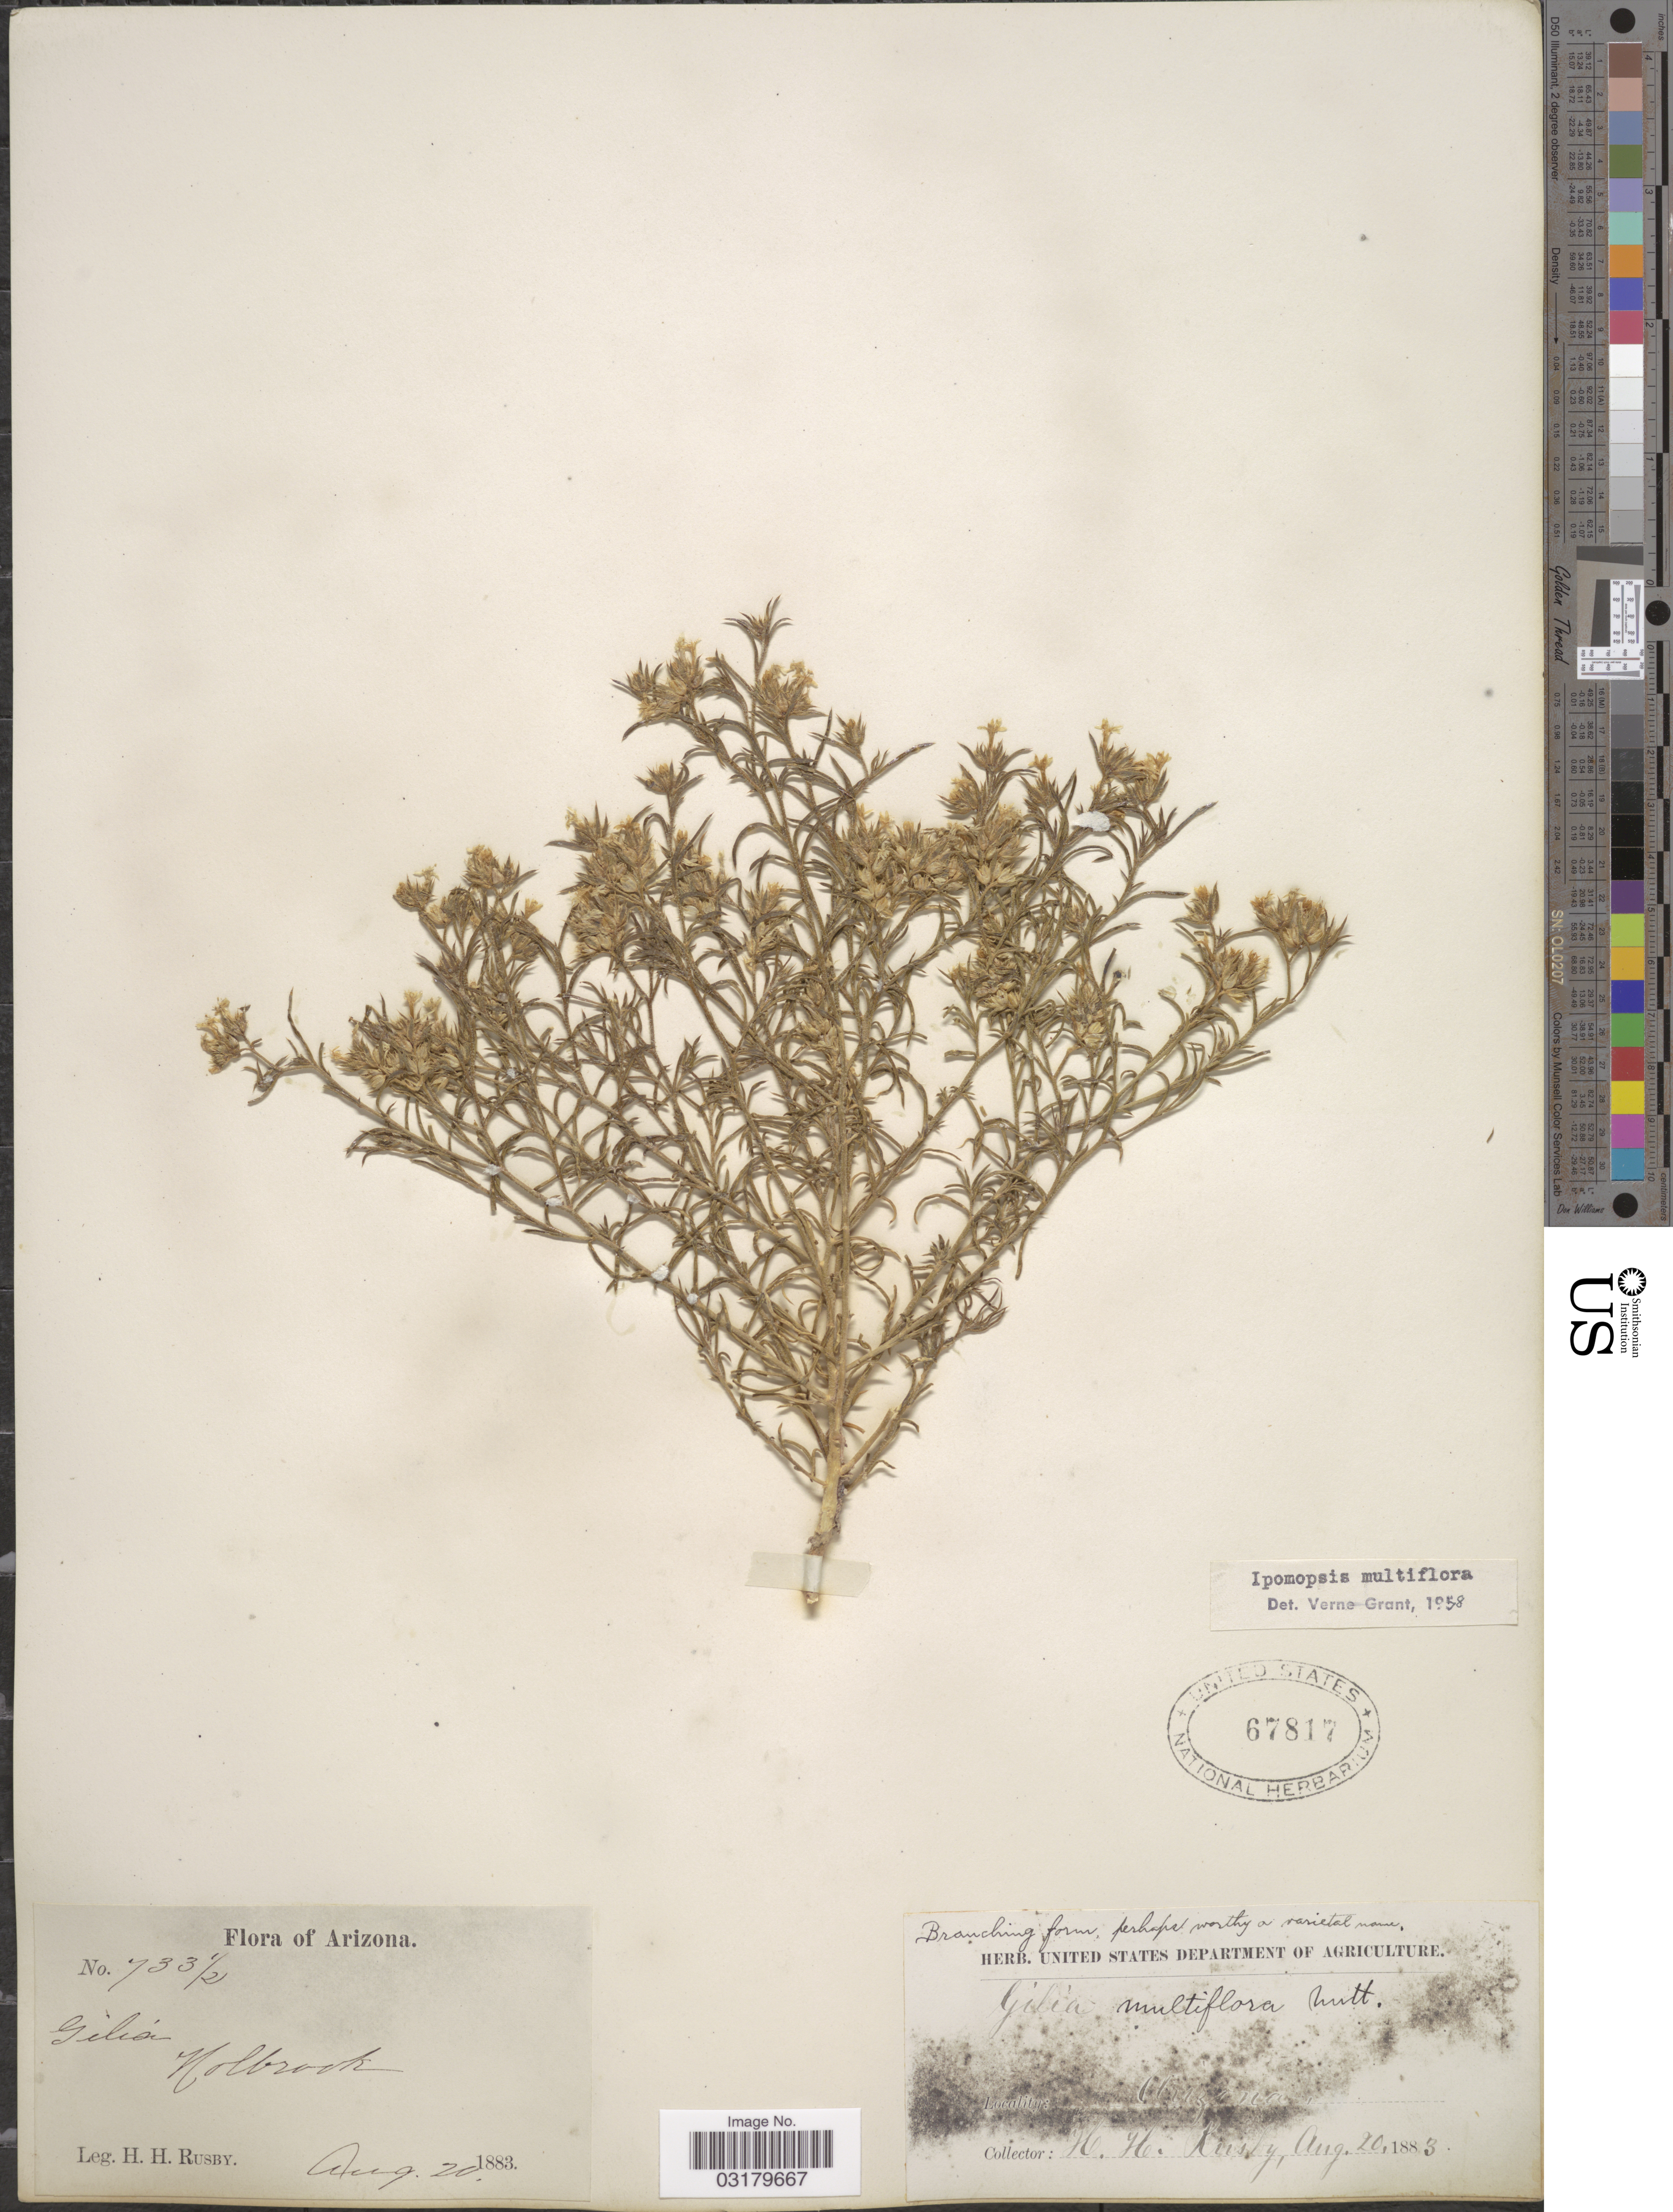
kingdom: Plantae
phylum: Tracheophyta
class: Magnoliopsida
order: Ericales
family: Polemoniaceae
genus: Ipomopsis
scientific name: Ipomopsis multiflora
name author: (Nutt.) V.E. Grant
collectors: H. H. Rusby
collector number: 733½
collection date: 1883-08-20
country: United States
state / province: Arizona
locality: Holbrook.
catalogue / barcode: US 67817